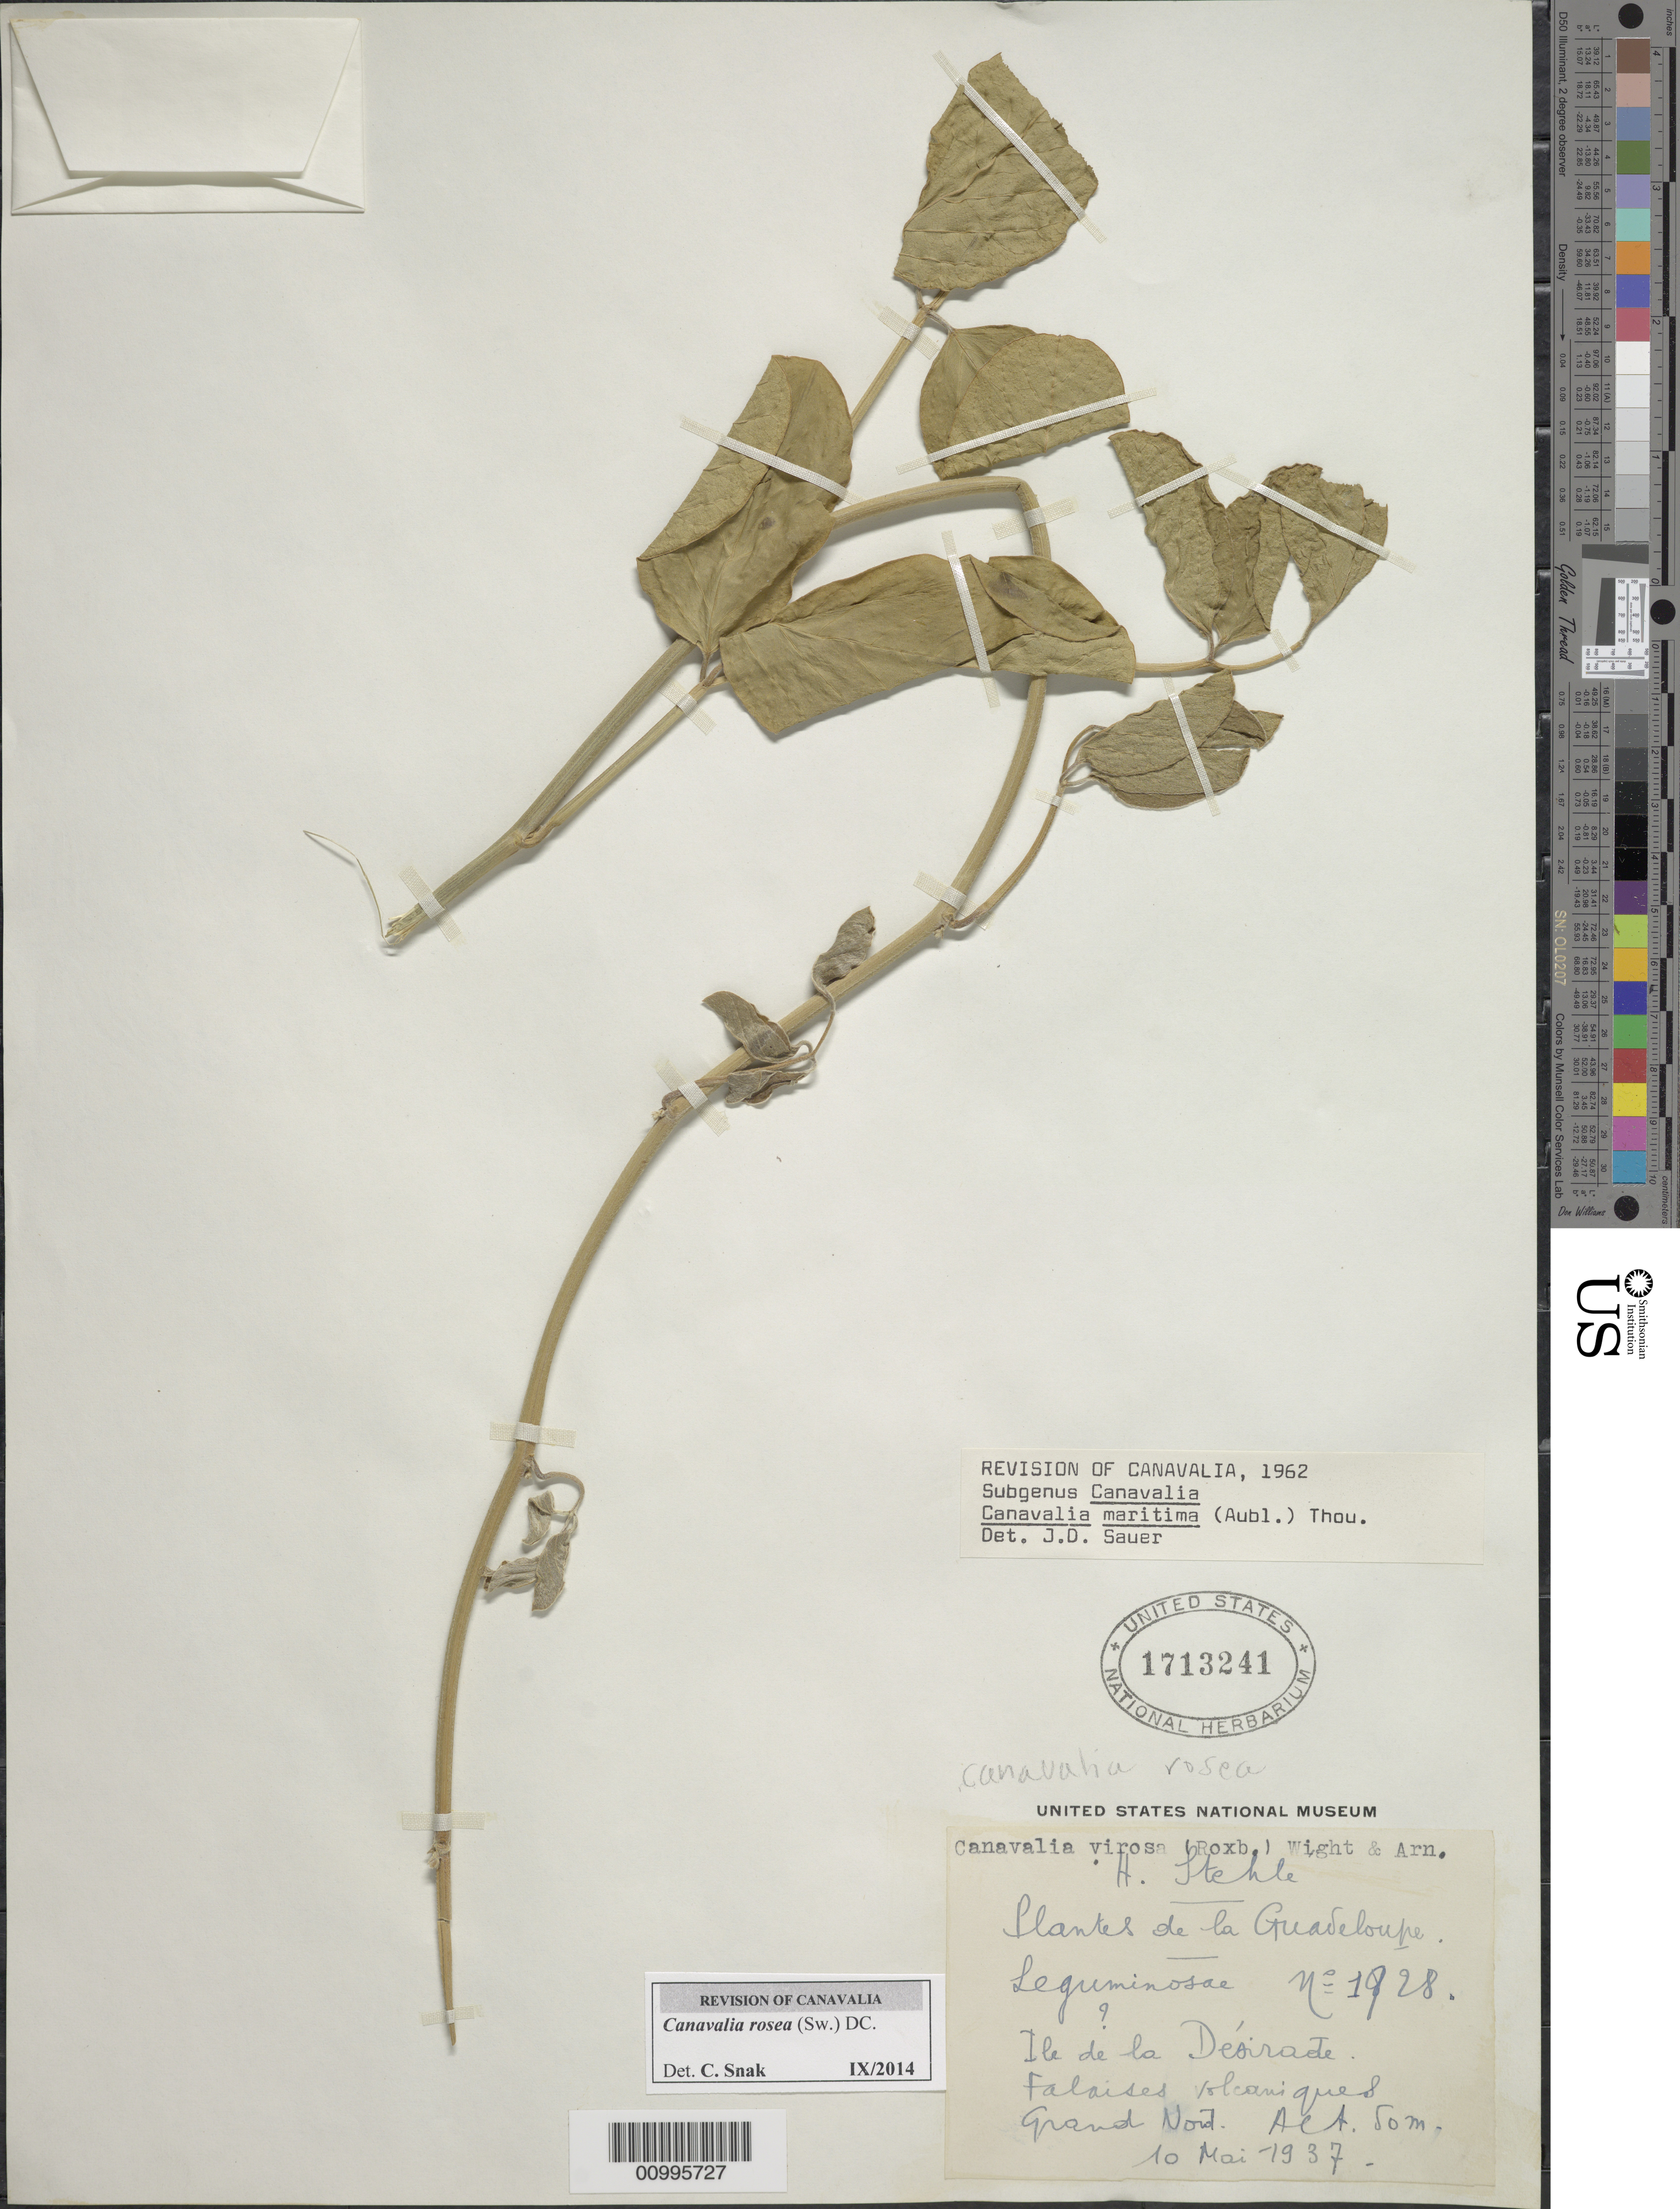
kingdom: Plantae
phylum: Tracheophyta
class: Magnoliopsida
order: Fabales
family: Fabaceae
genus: Canavalia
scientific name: Canavalia rosea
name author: (Sw.) DC.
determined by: Snak, C.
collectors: H. Stehlé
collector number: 1928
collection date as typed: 10 May 1937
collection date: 1937-05-10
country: Guadeloupe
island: La Désirade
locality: La Desirade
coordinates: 0 N, 0 E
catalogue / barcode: US 1713241